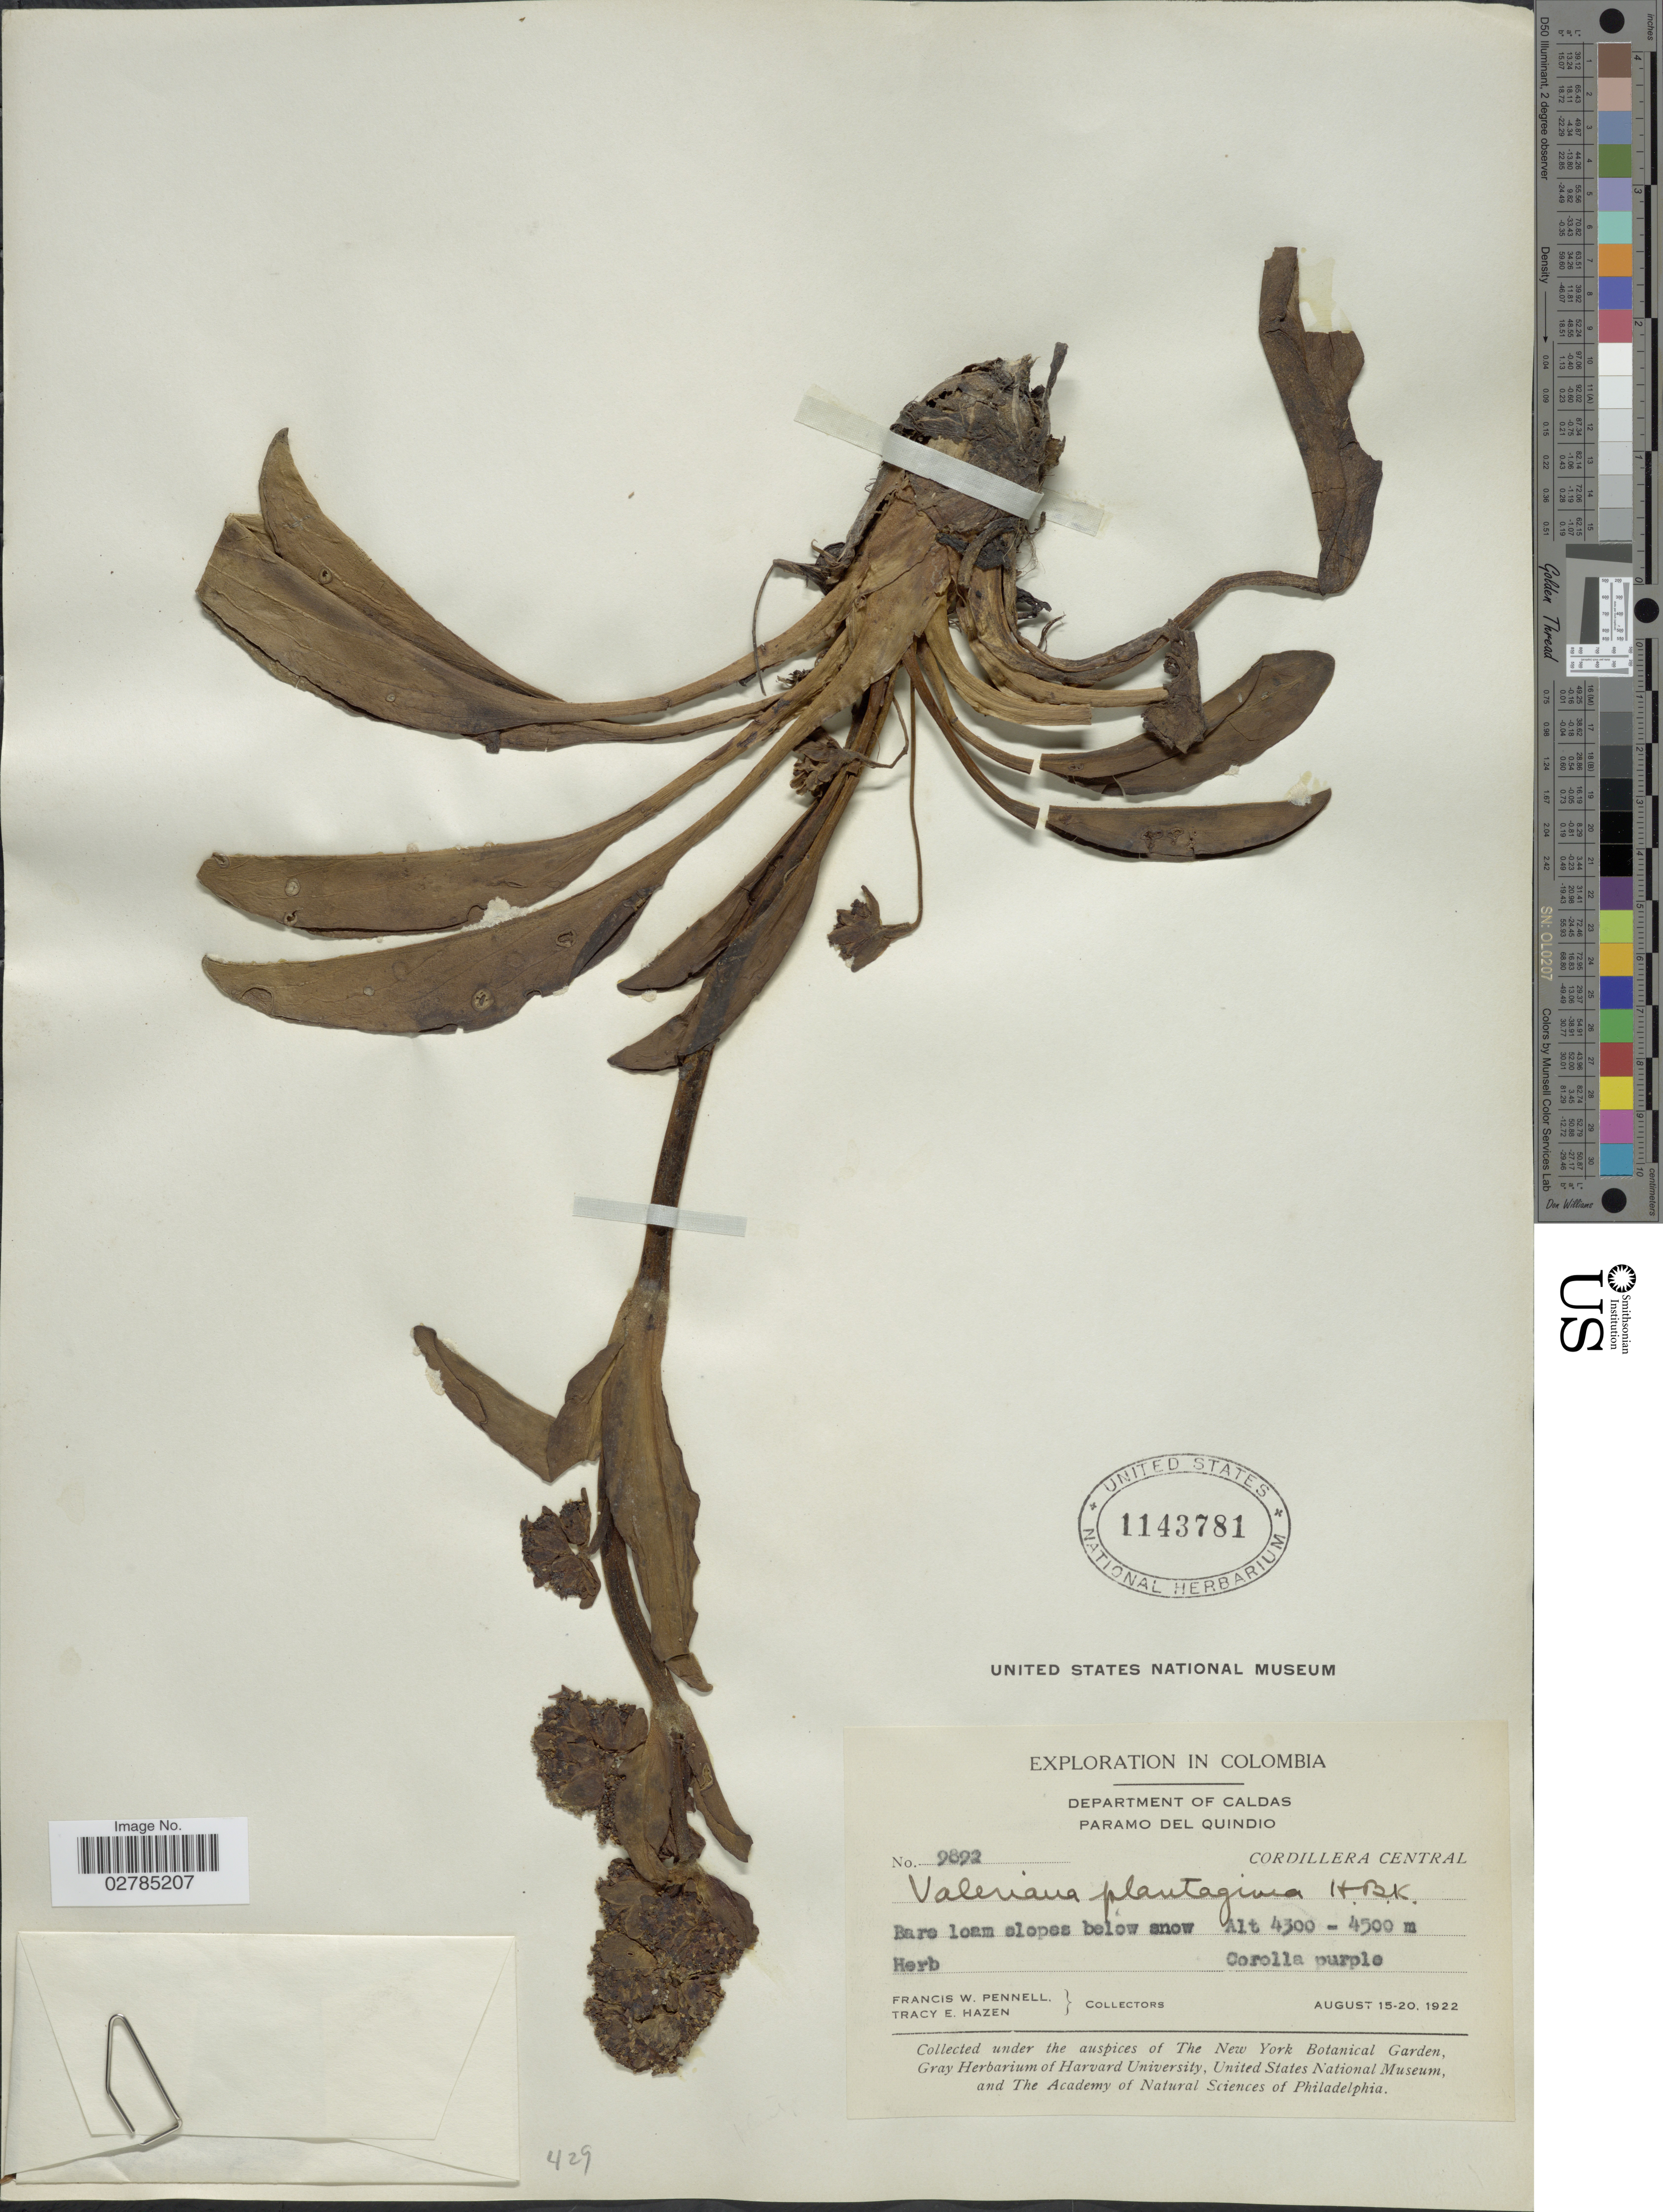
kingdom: Plantae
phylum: Tracheophyta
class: Magnoliopsida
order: Dipsacales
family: Caprifoliaceae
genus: Valeriana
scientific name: Valeriana plantaginea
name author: Kunth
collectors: F. W. Pennell & T. E. Hazen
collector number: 2892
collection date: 1922-08-15/1922-08-20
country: Colombia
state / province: Caldas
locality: Department of Caldas Paramo del Quindio. Cordillera Central.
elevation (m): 4300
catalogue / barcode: US 1143781